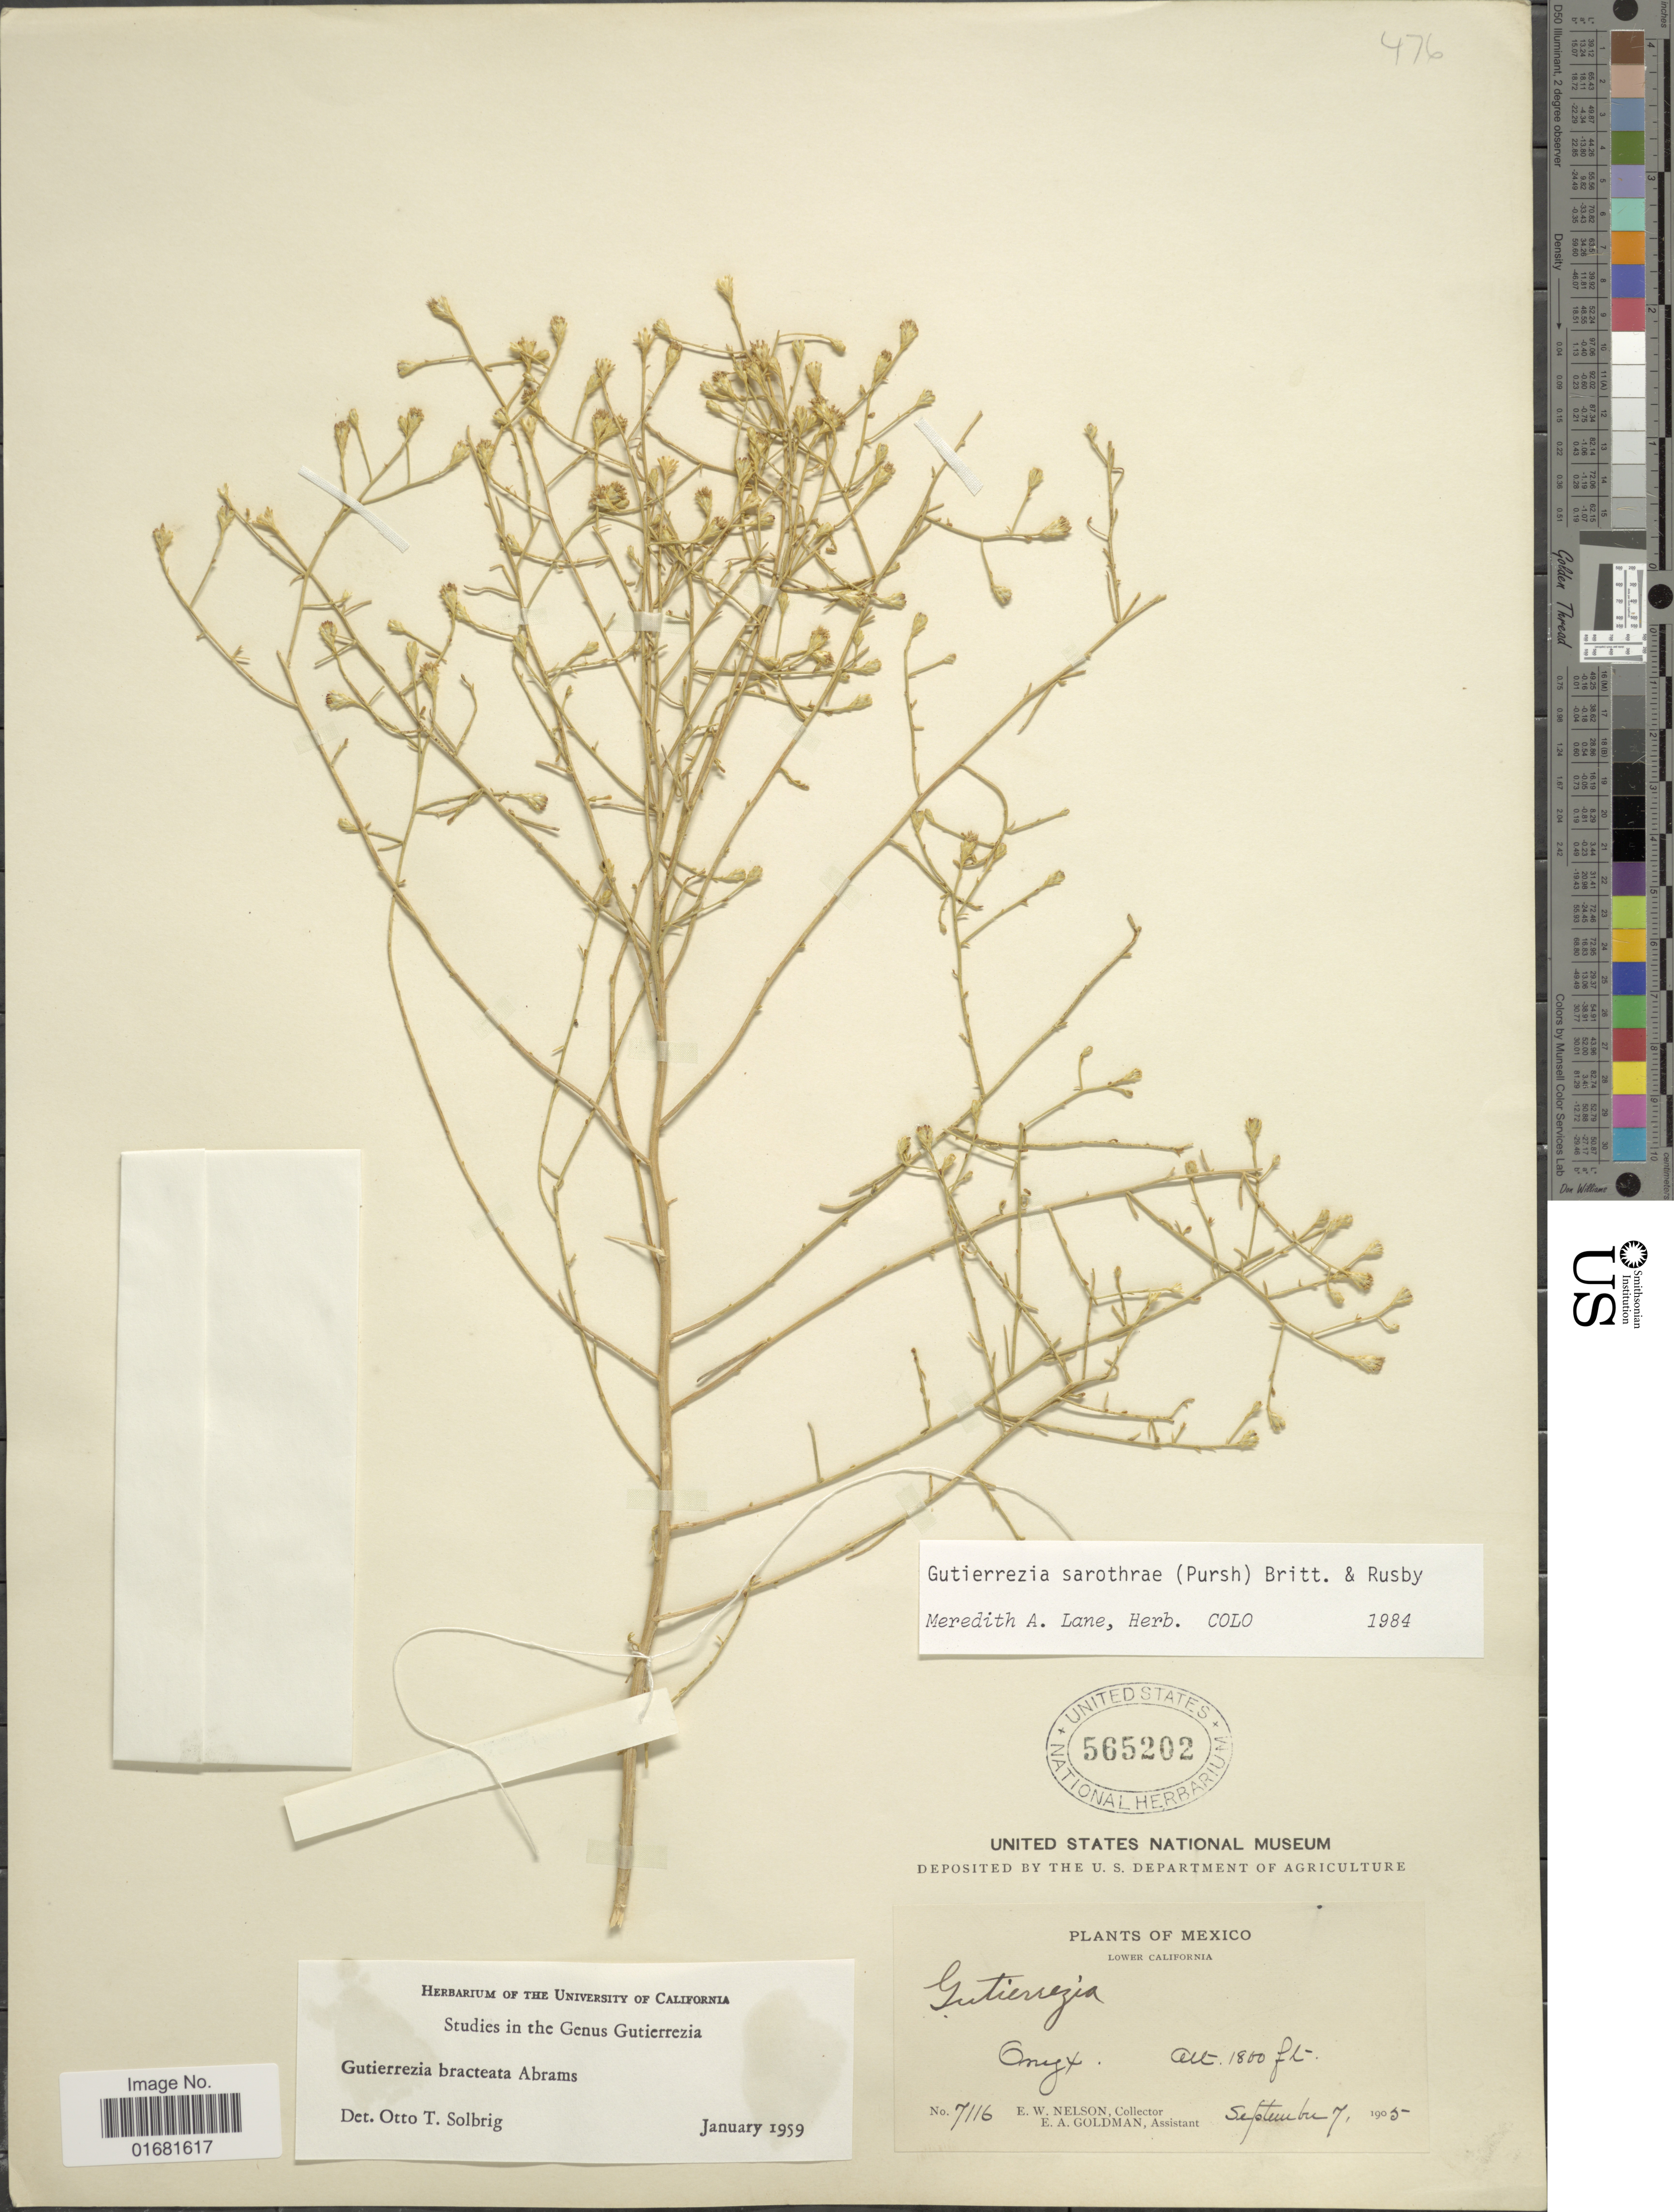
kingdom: Plantae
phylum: Tracheophyta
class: Magnoliopsida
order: Asterales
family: Asteraceae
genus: Gutierrezia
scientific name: Gutierrezia sarothrae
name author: (Pursh) Britton & Rusby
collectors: E. W. Nelson & E. A. Goldman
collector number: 7116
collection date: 1905-09-07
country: Mexico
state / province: Baja California Norte / Baja California Sur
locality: Mexico. Lower California. Onyx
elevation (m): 549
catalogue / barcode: US 565202